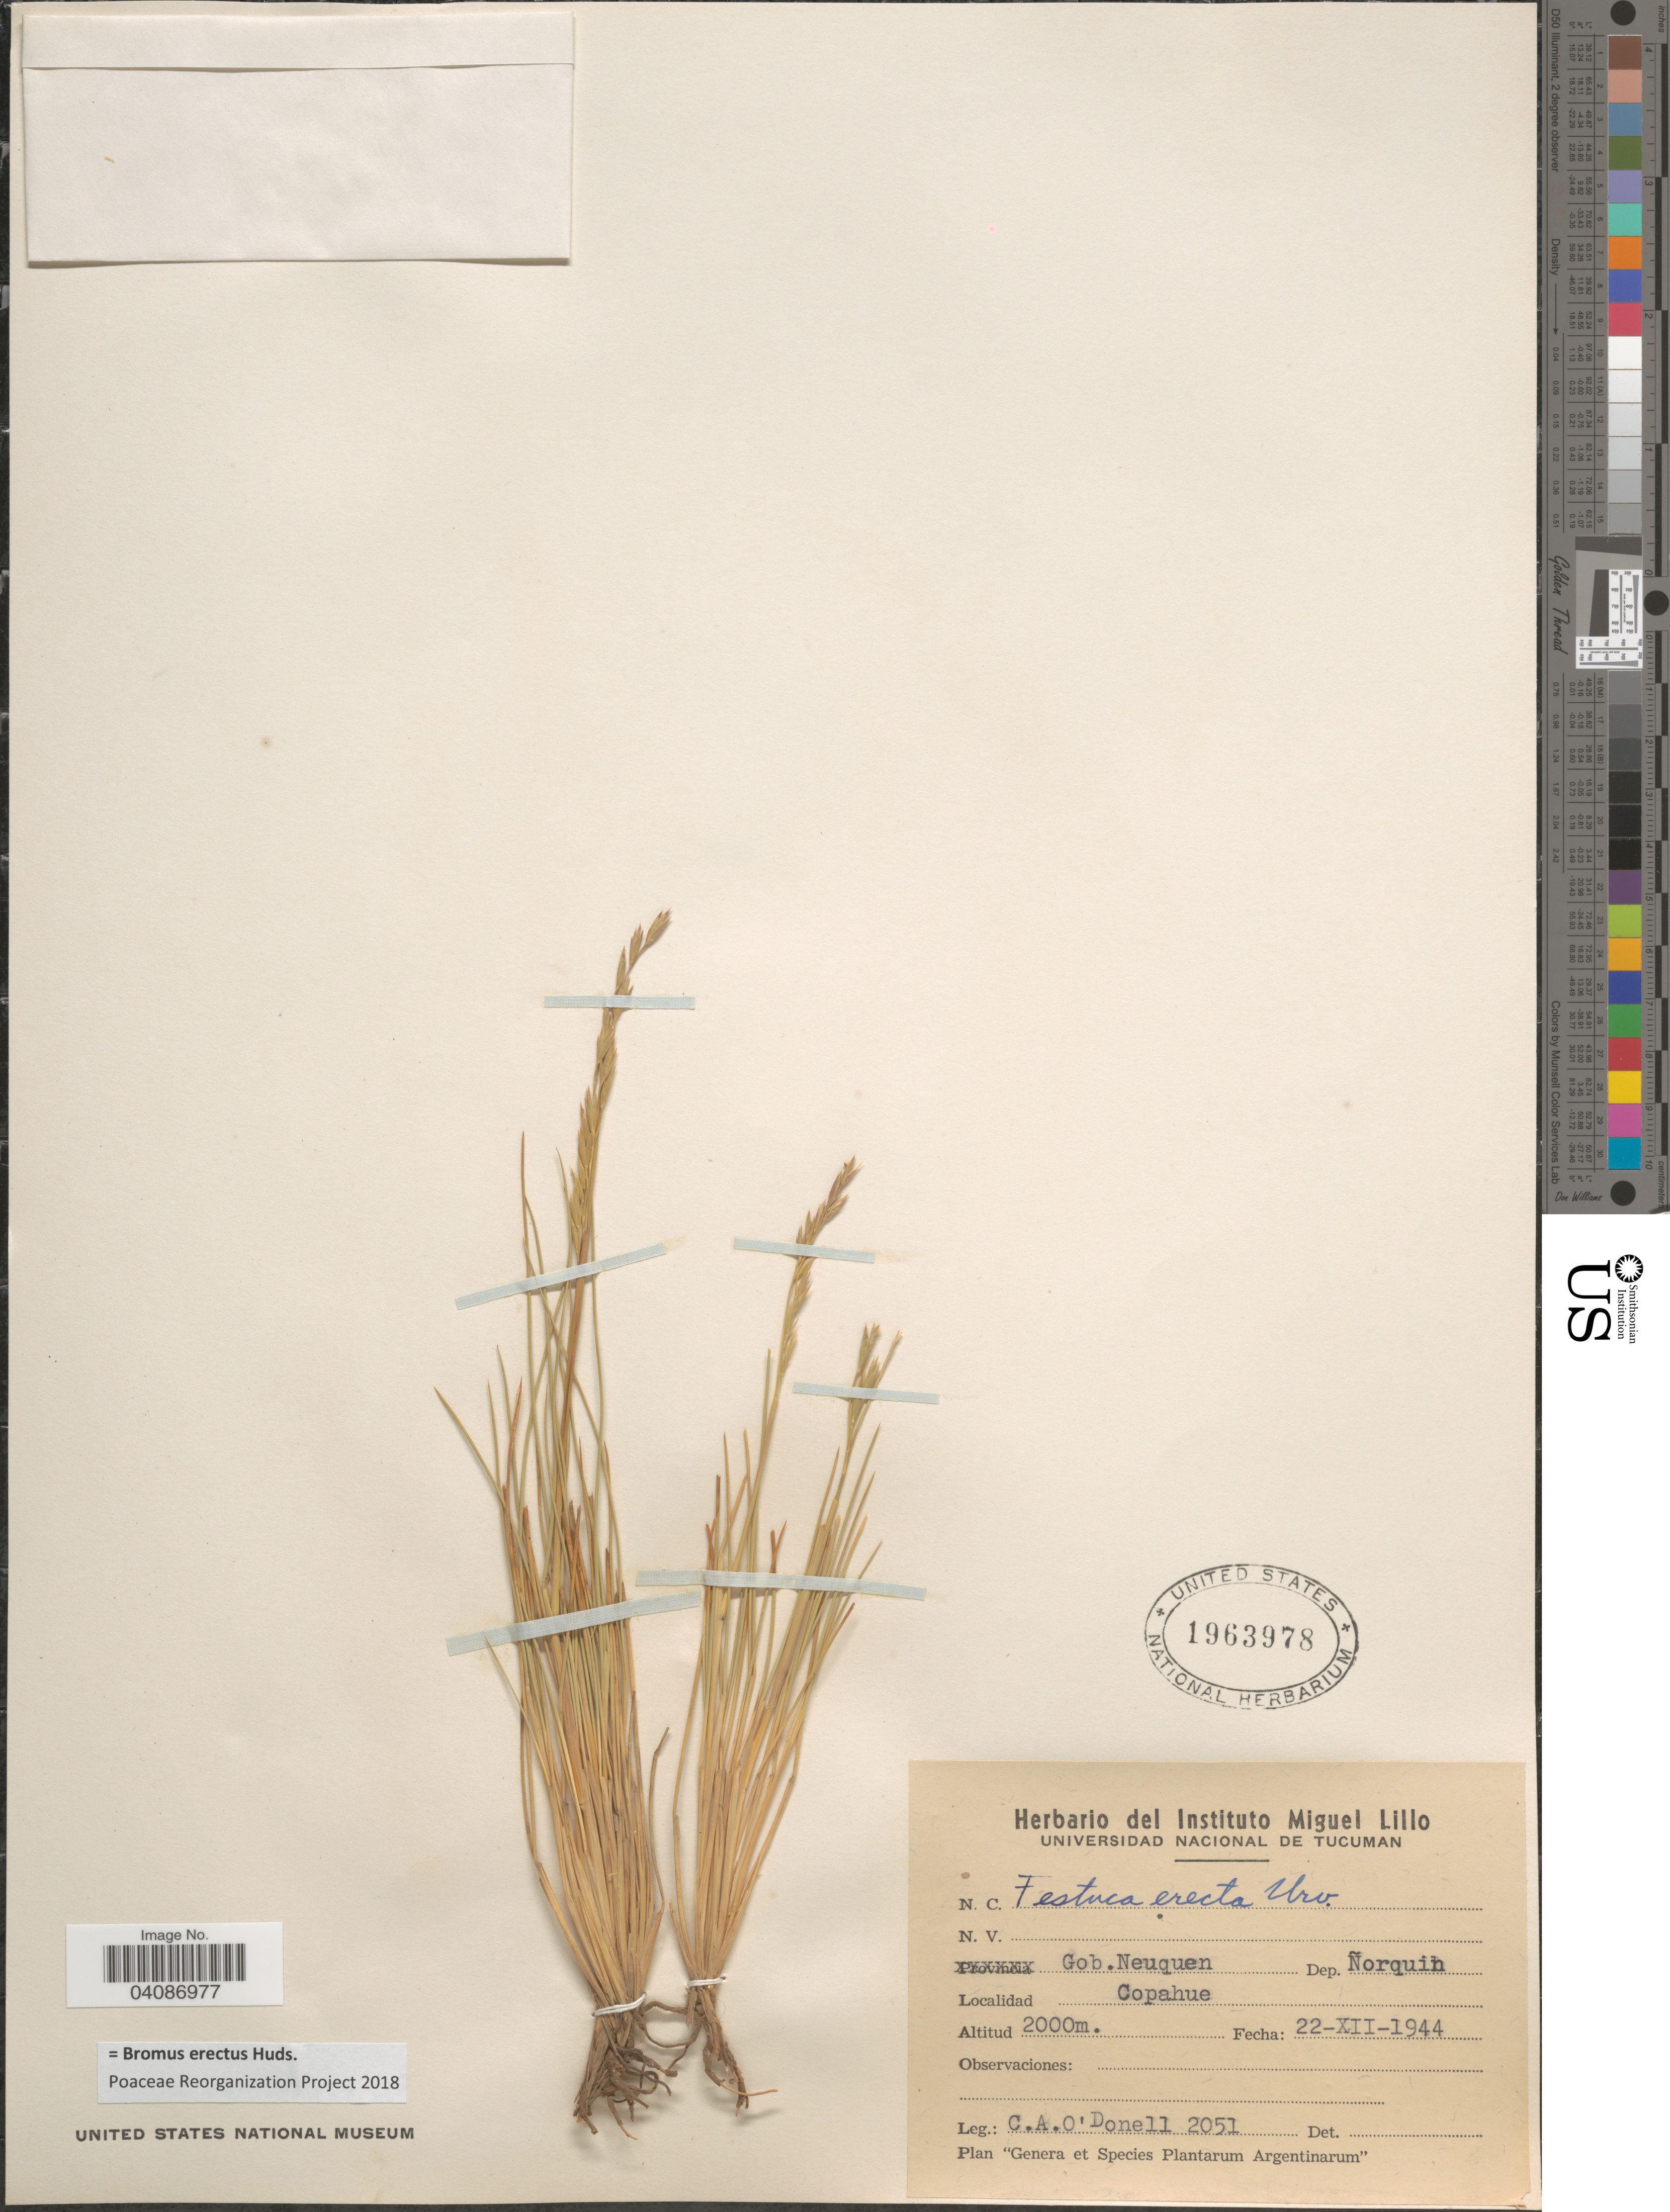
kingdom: Plantae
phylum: Tracheophyta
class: Liliopsida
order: Poales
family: Poaceae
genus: Bromus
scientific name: Bromus erectus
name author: Huds.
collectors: C. A. O'Donell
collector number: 2051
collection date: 1944-12-22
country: Argentina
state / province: Neuquen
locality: Gob. Neuquen. Dep. Ñorquih. Copahue.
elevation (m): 2000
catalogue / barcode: US 1963978